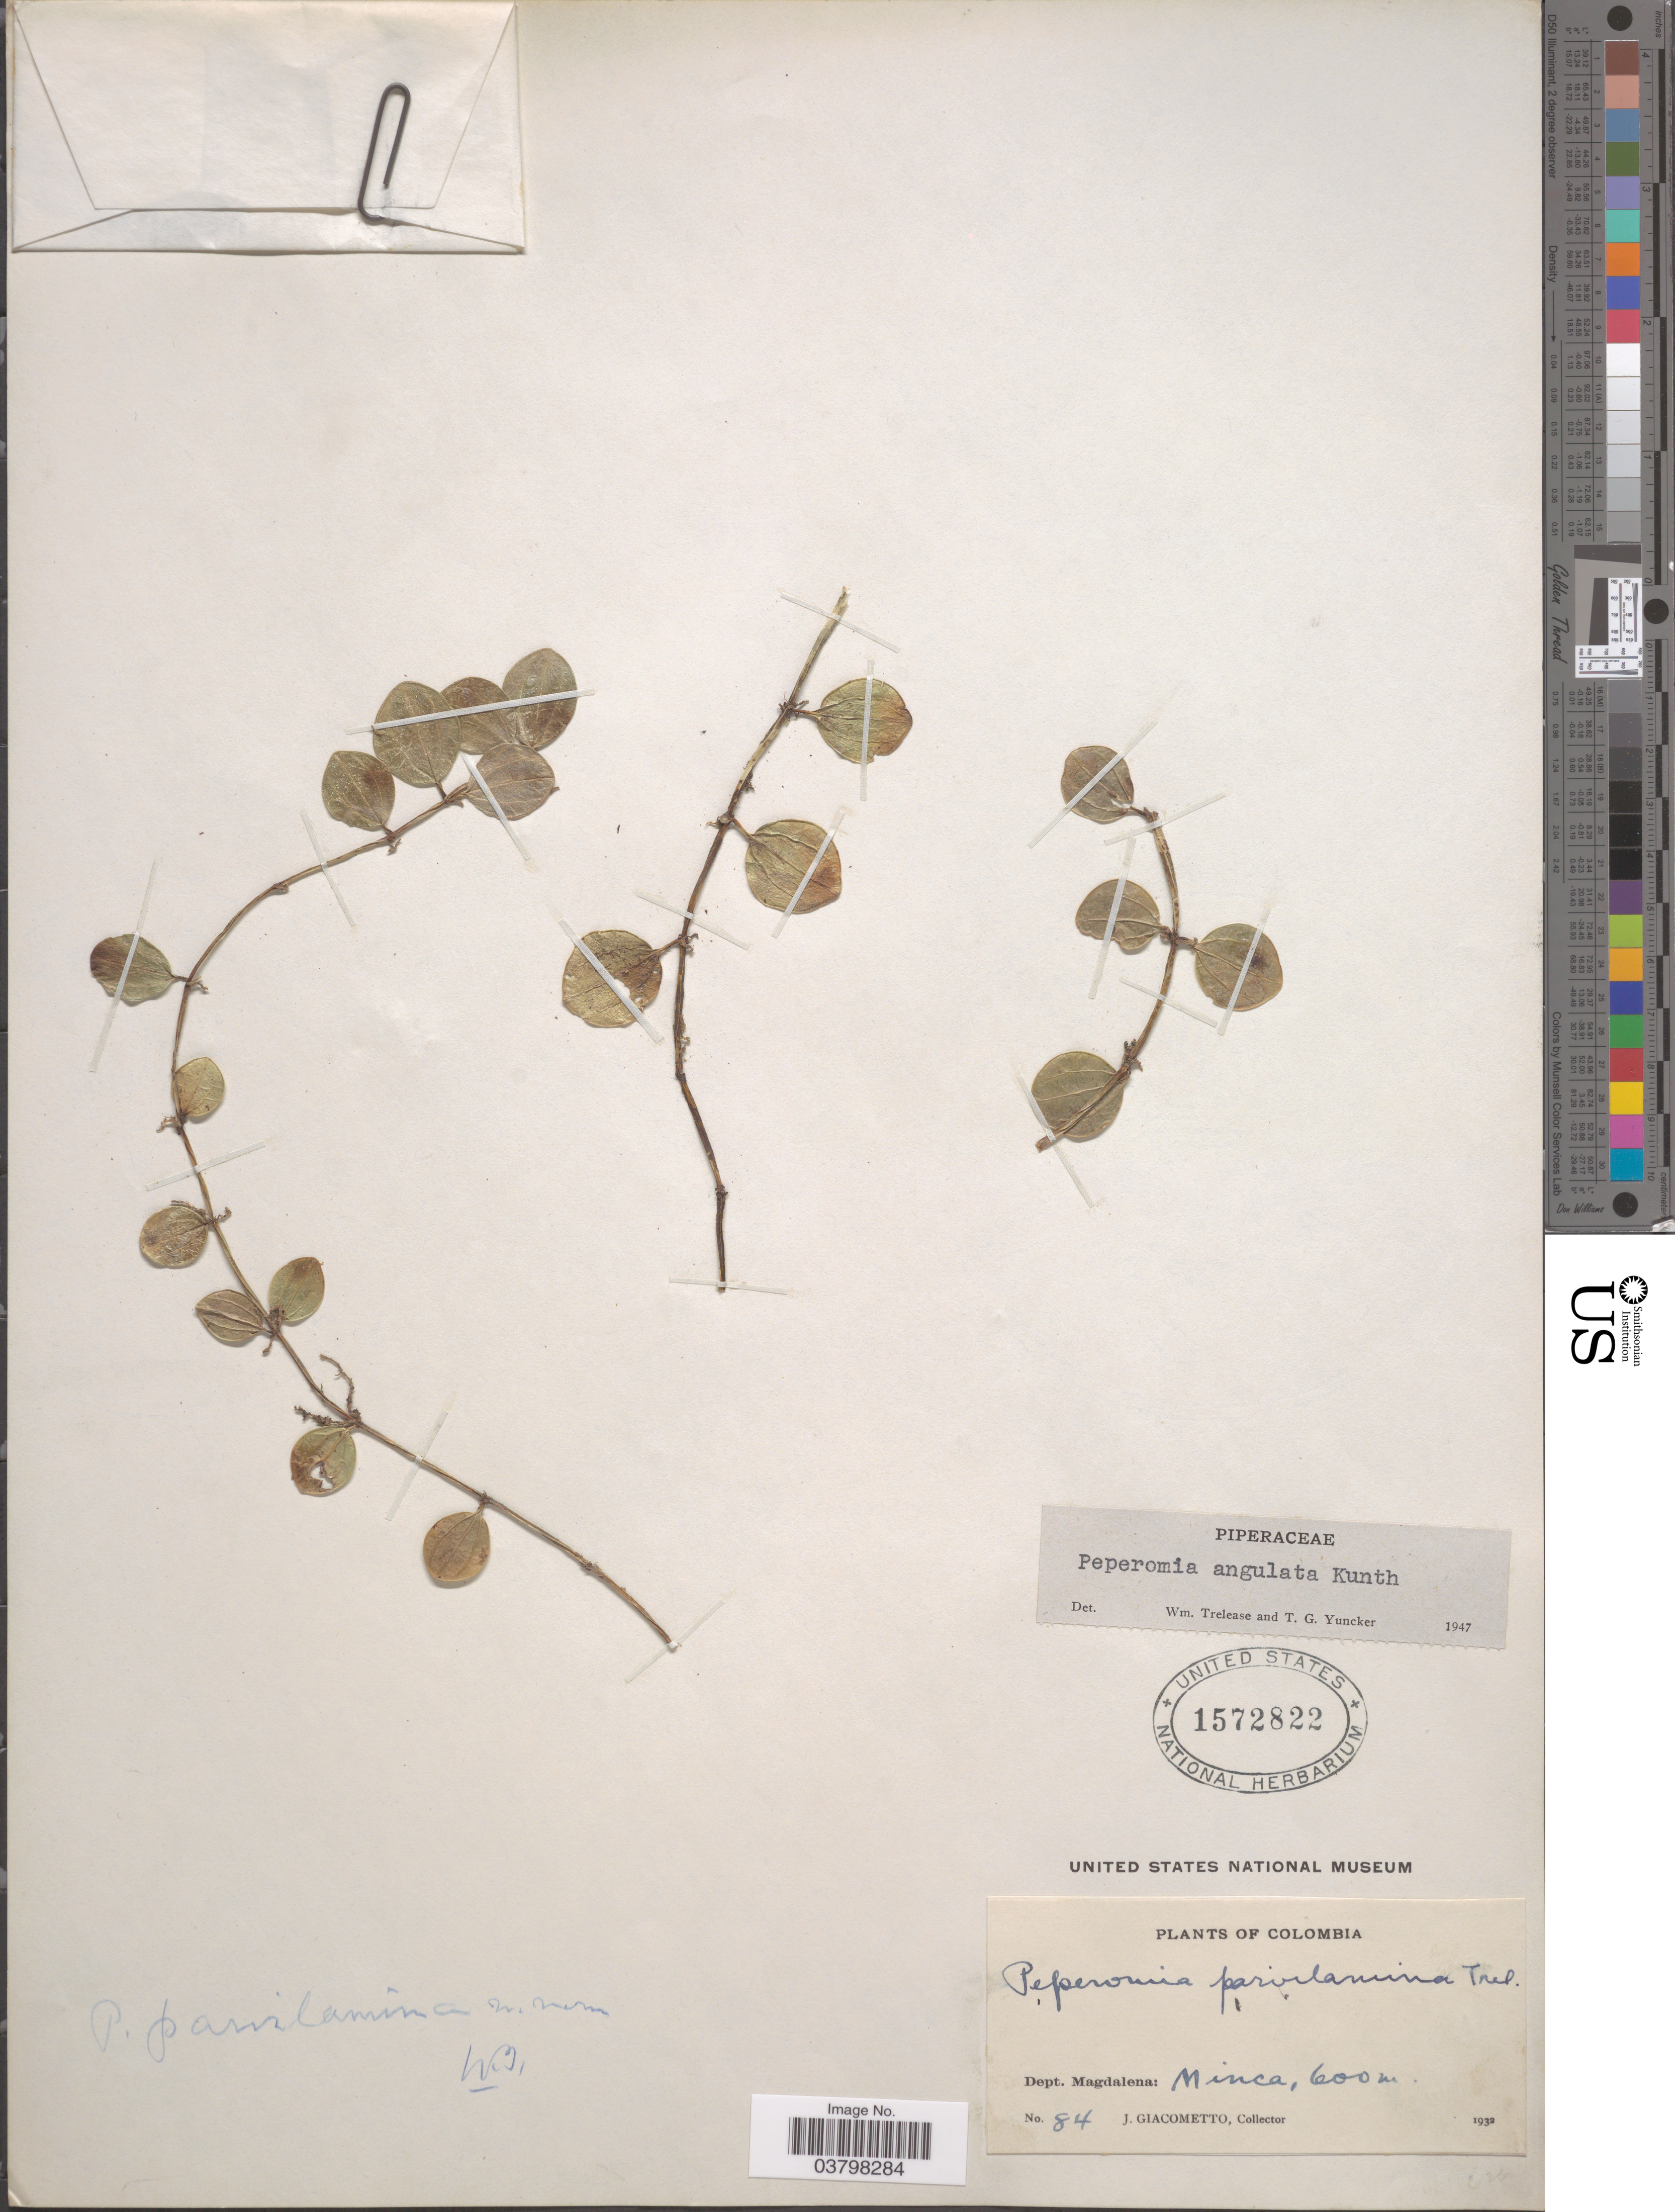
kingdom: Plantae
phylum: Tracheophyta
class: Magnoliopsida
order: Piperales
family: Piperaceae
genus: Peperomia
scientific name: Peperomia quadrangularis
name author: (J.V. Thomps.) A. Dietr.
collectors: J. Giacometto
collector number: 84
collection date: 1932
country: Colombia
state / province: Magdalena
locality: Dept. Magdalena, Minca.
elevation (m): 600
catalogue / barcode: US 1572822